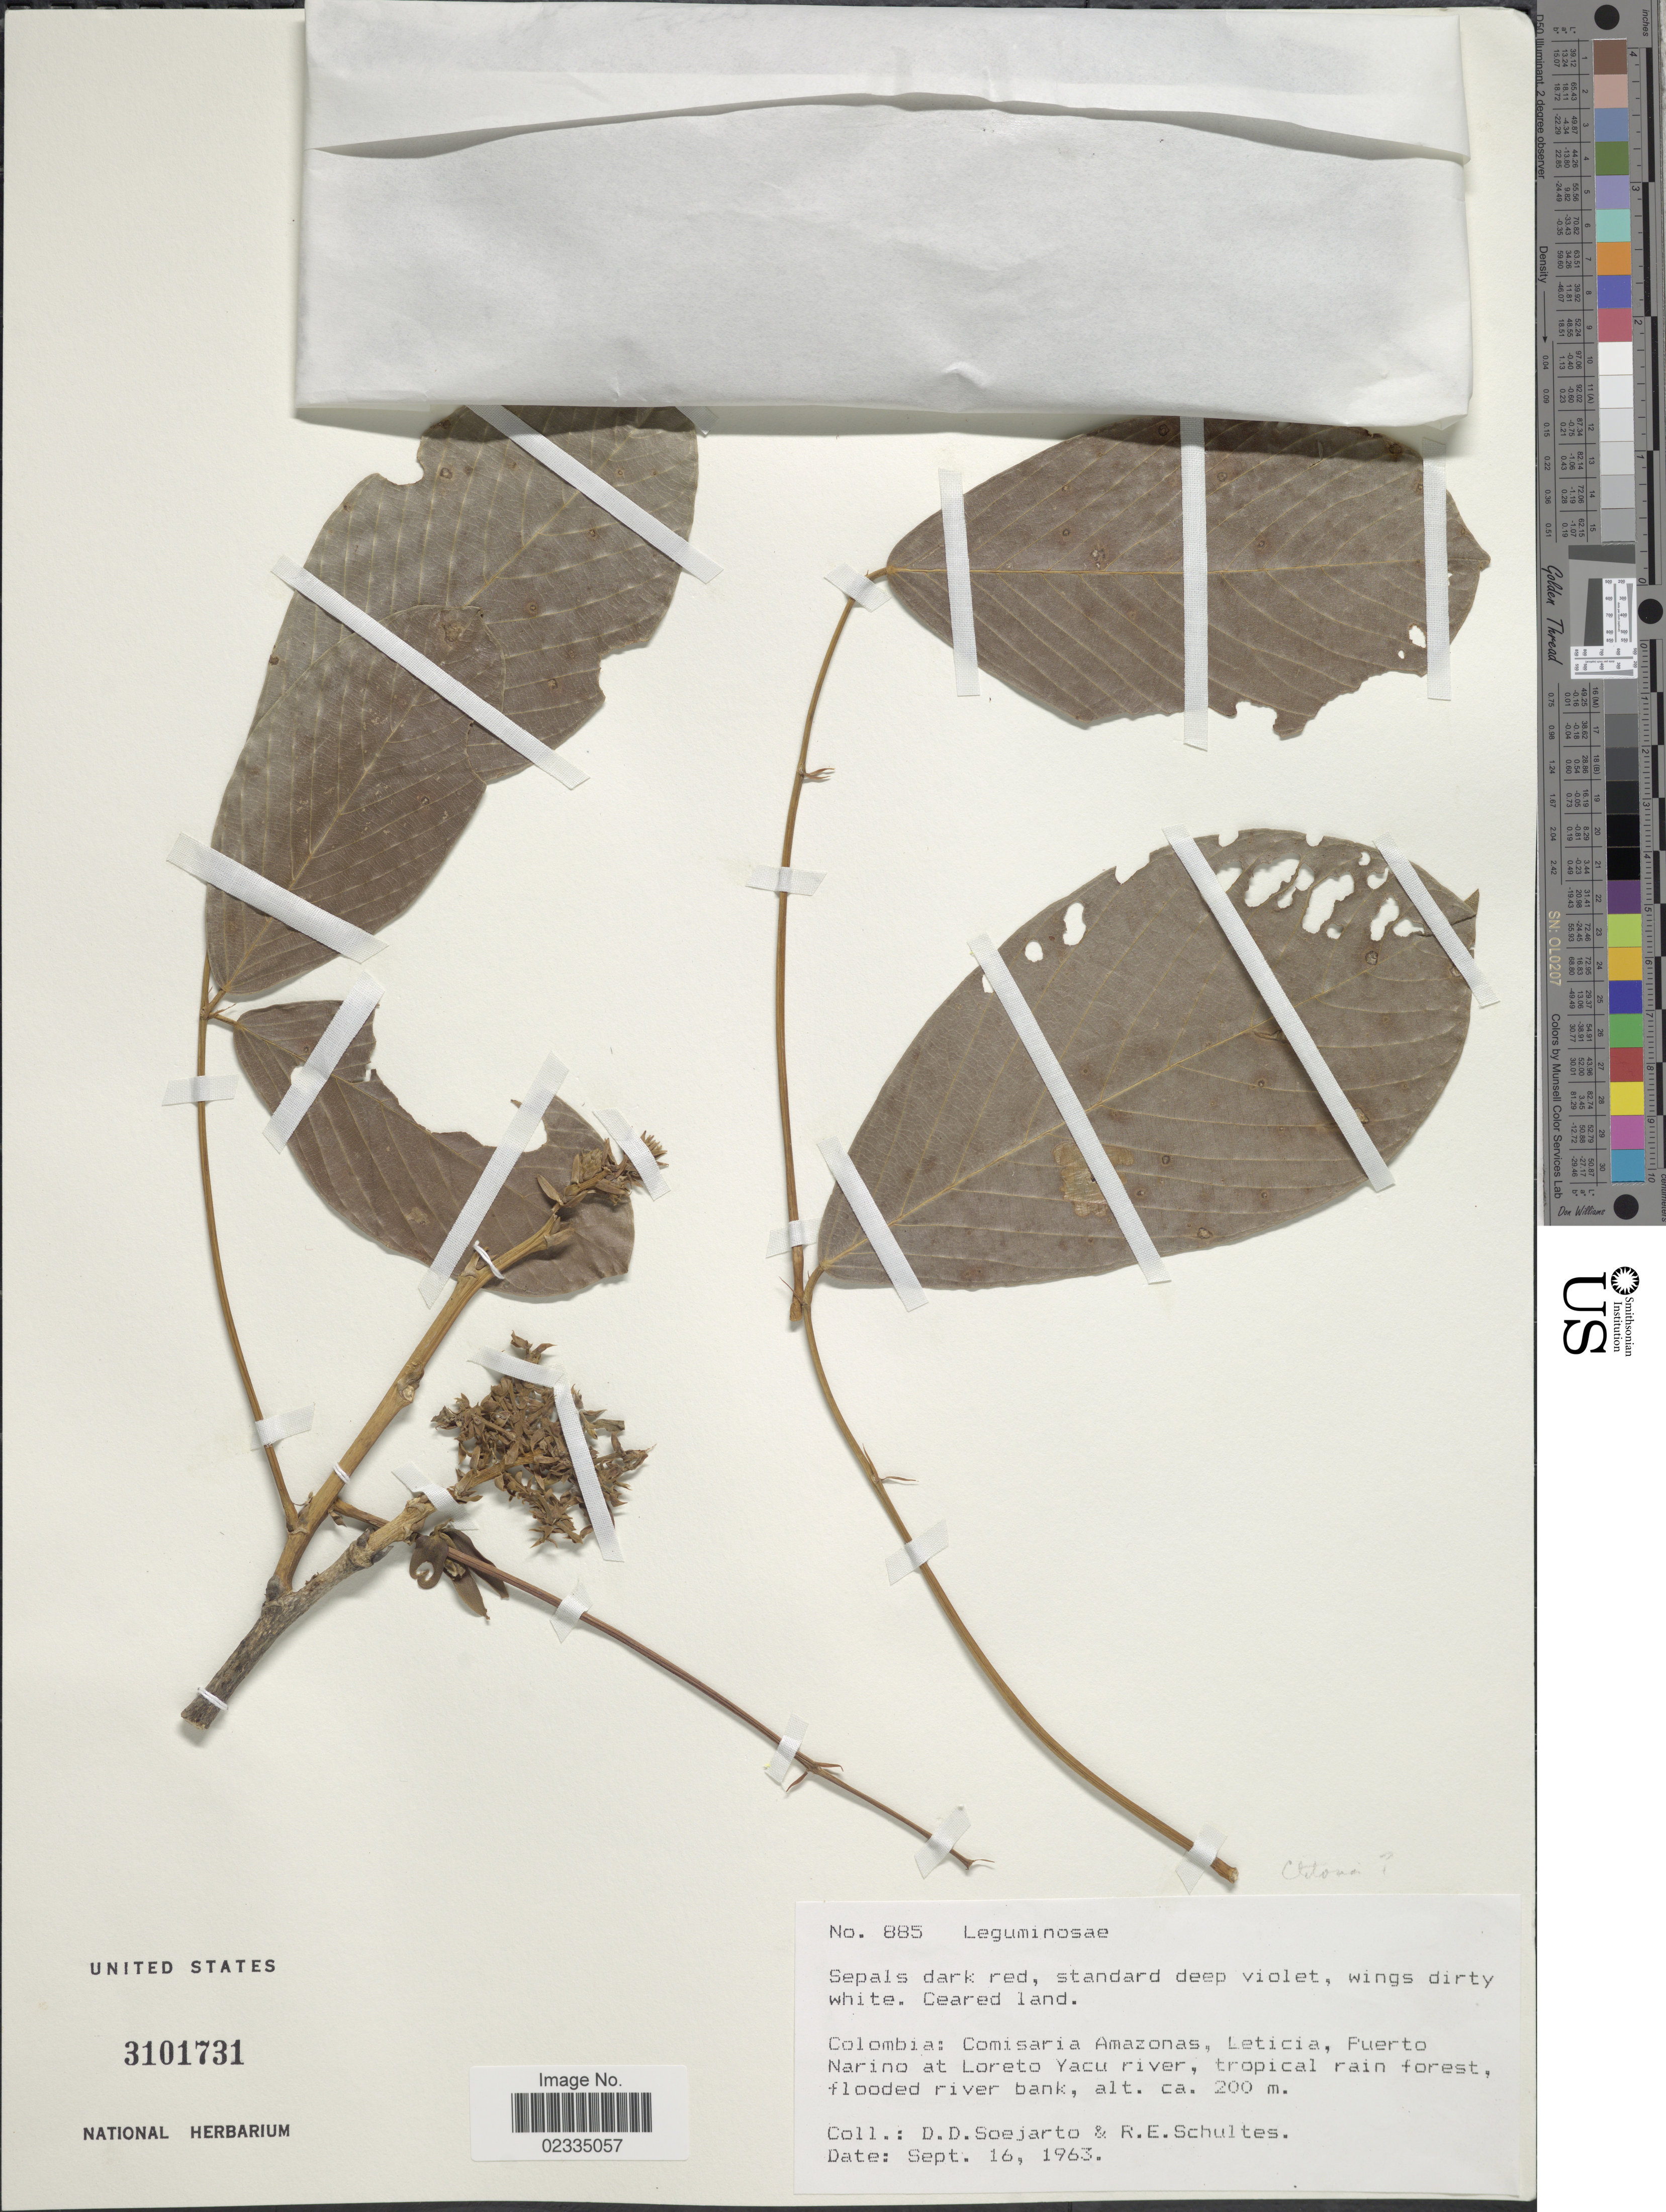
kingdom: Plantae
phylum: Tracheophyta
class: Magnoliopsida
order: Fabales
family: Fabaceae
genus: Clitoria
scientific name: Clitoria sp.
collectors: R. E. Schultes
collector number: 885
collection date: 1963-09-16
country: Colombia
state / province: Amazônas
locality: Comisaria Amazonas, Leticia, Puerto Narino at Loreto Yacu river, tropical rain forest flooded river bank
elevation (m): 200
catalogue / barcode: US 3101731